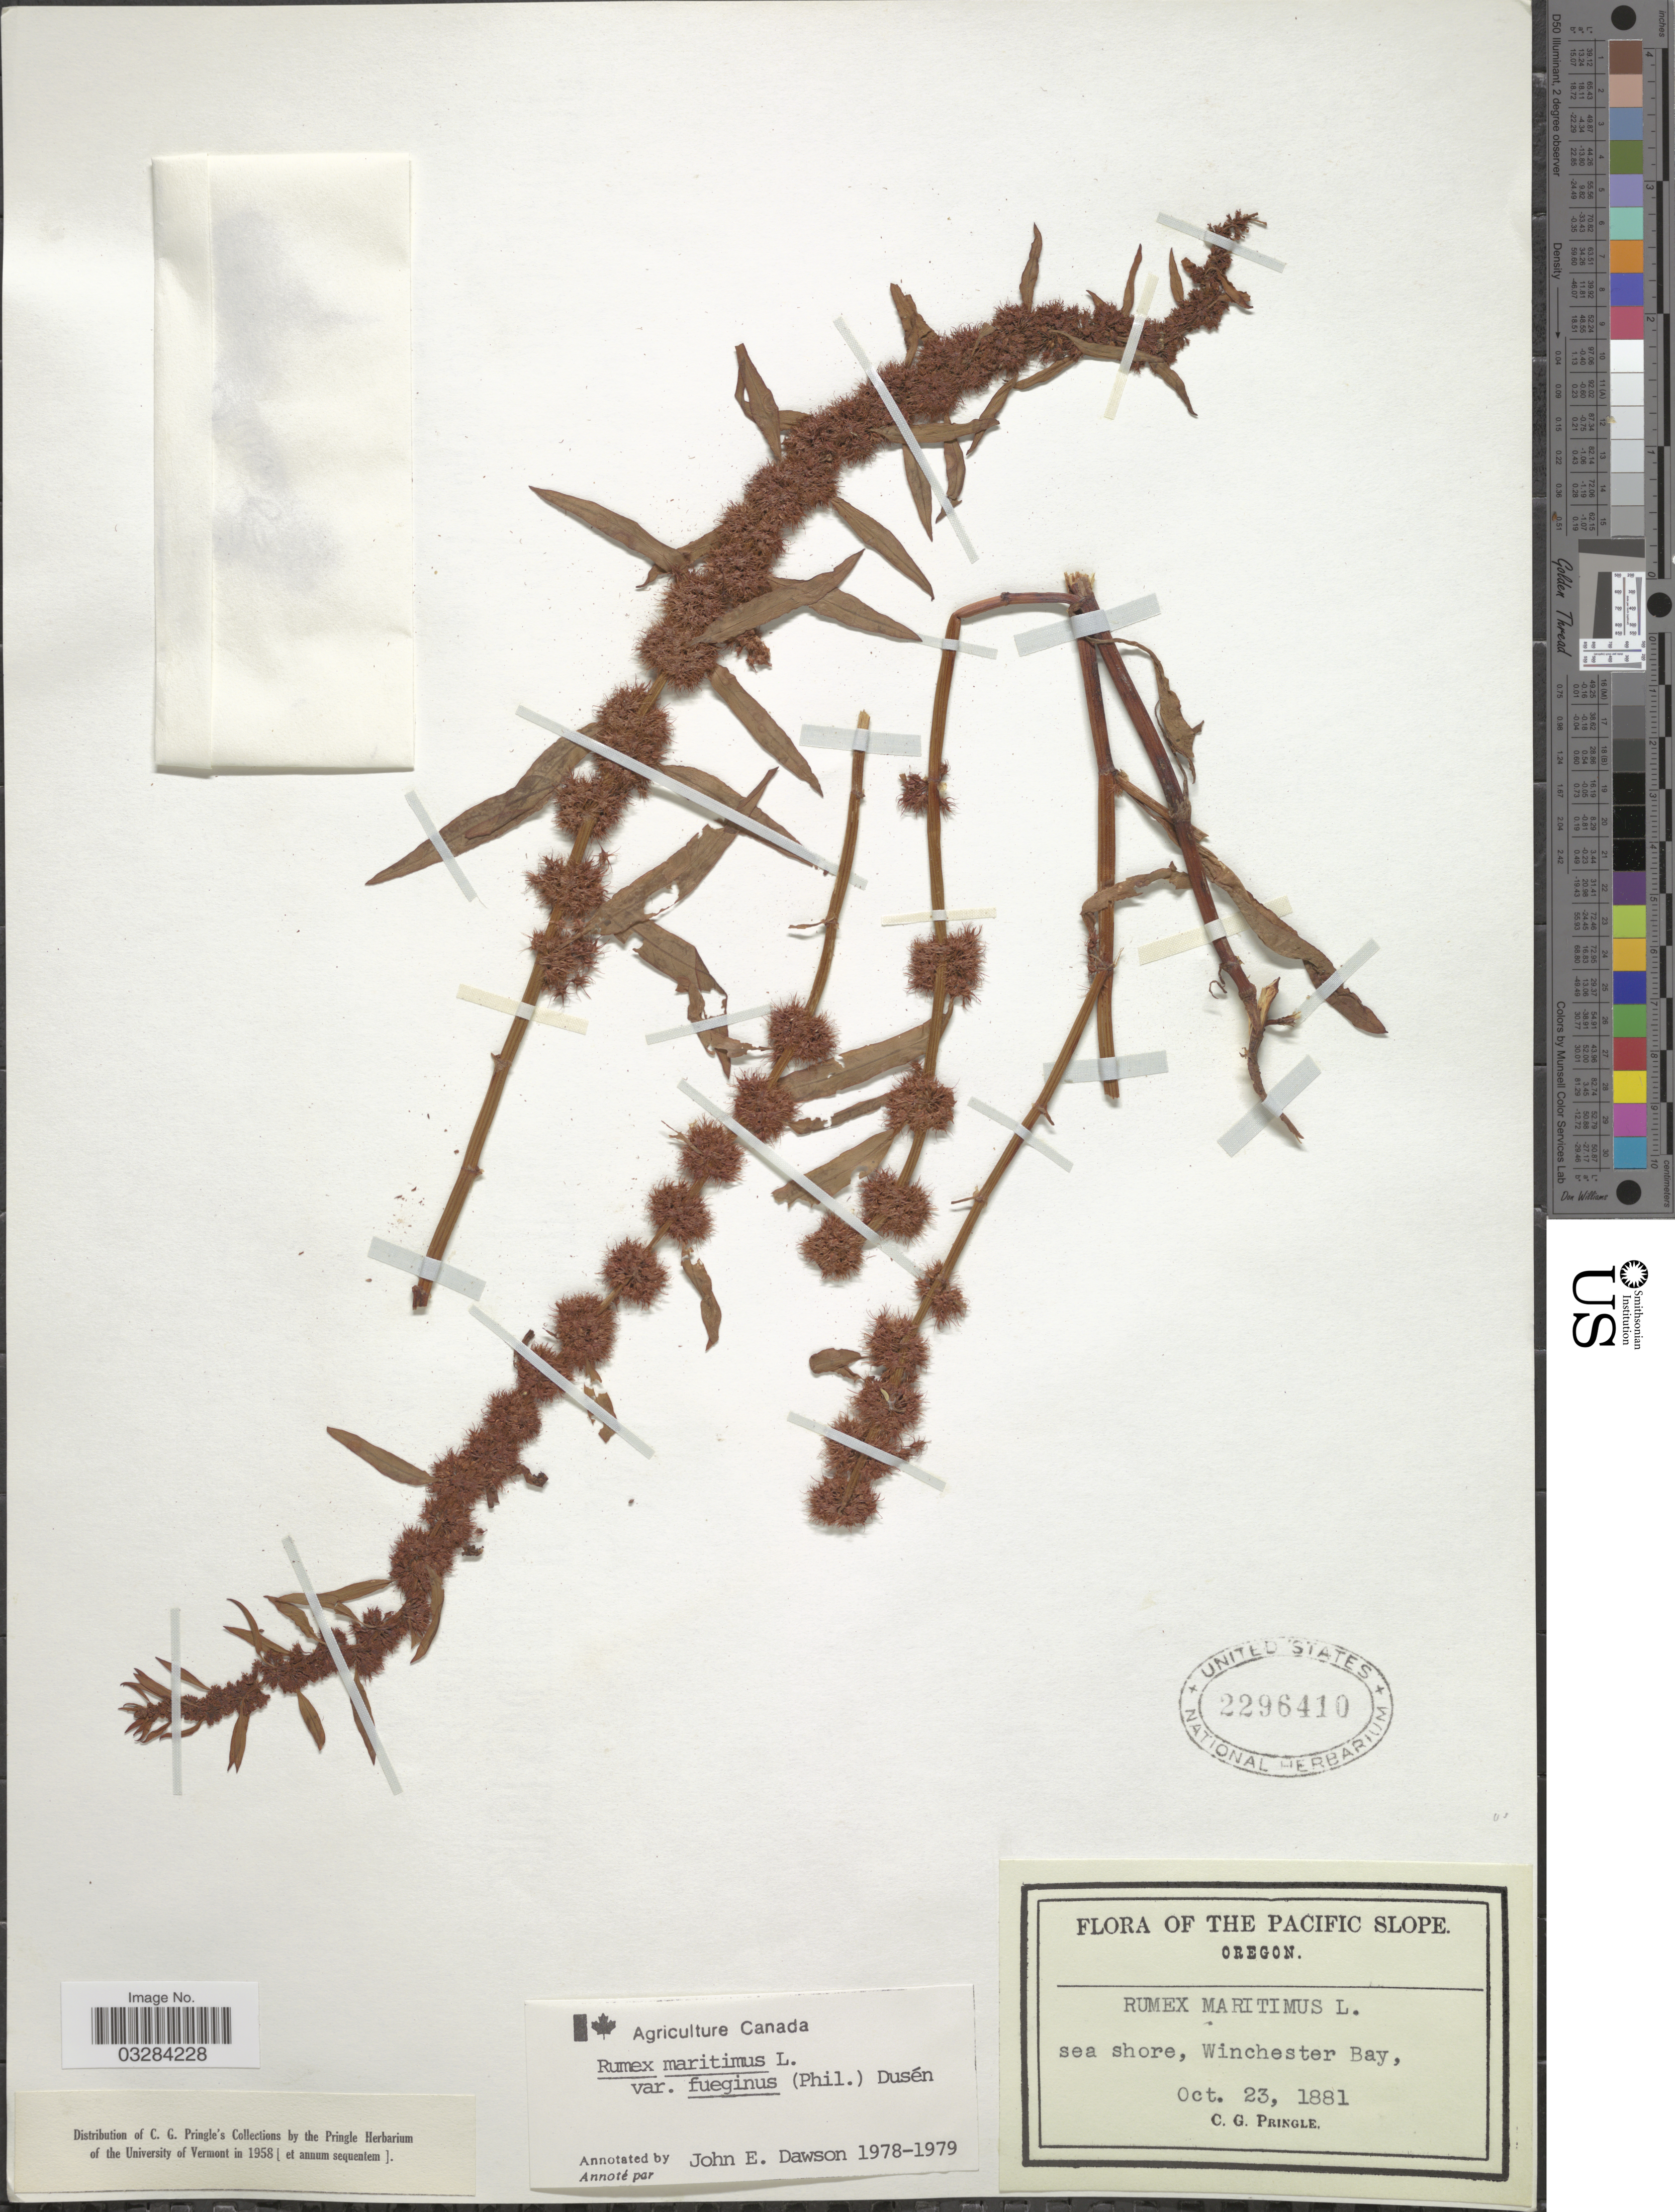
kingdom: Plantae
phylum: Tracheophyta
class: Magnoliopsida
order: Caryophyllales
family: Polygonaceae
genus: Rumex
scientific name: Rumex maritimus var. fueginus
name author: (Phil.) Dusén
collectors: C. G. Pringle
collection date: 1881-10-23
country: United States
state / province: Oregon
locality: The Pacific Slope. Winchester Bay.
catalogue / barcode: US 2296410